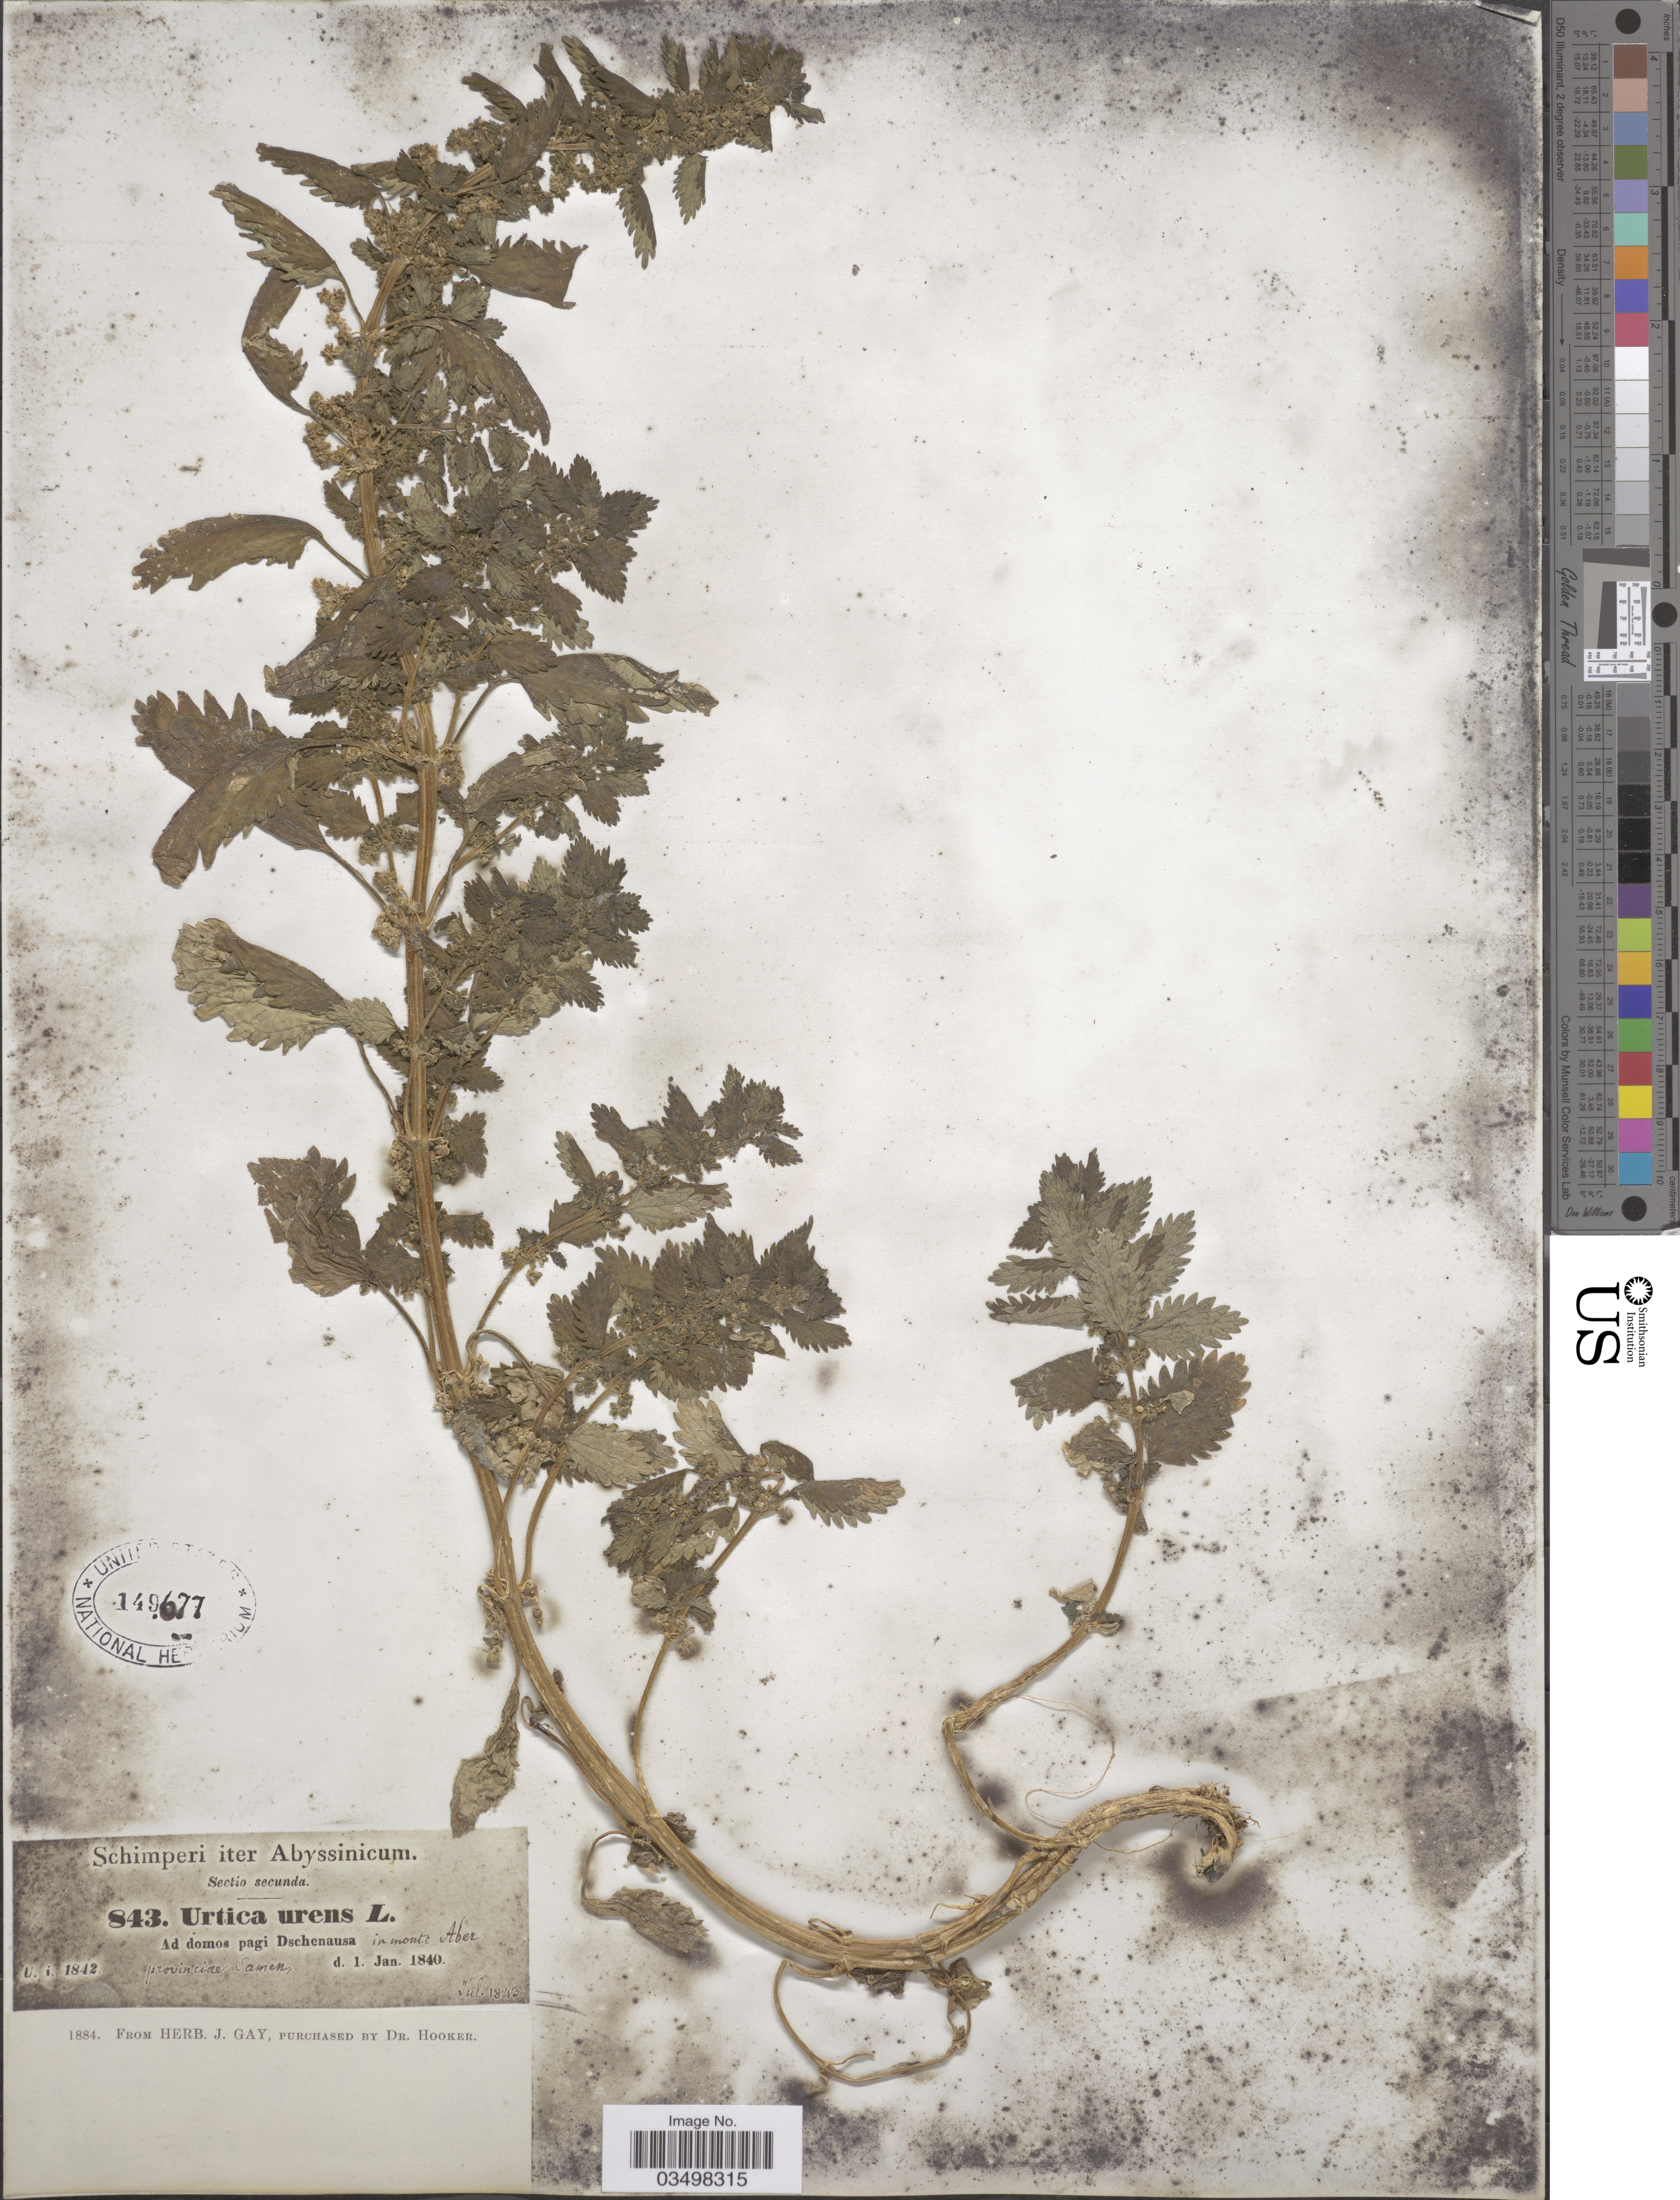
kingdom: Plantae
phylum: Tracheophyta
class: Magnoliopsida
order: Rosales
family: Urticaceae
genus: Urtica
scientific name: Urtica urens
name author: L.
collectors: -. Schimper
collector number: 843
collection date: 1840-01-01/1843-07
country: Ethiopia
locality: Iter Abyssinicum. Ad domos pagi Dschenausa in monte Aber provinciae Samen.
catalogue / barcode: US 149677